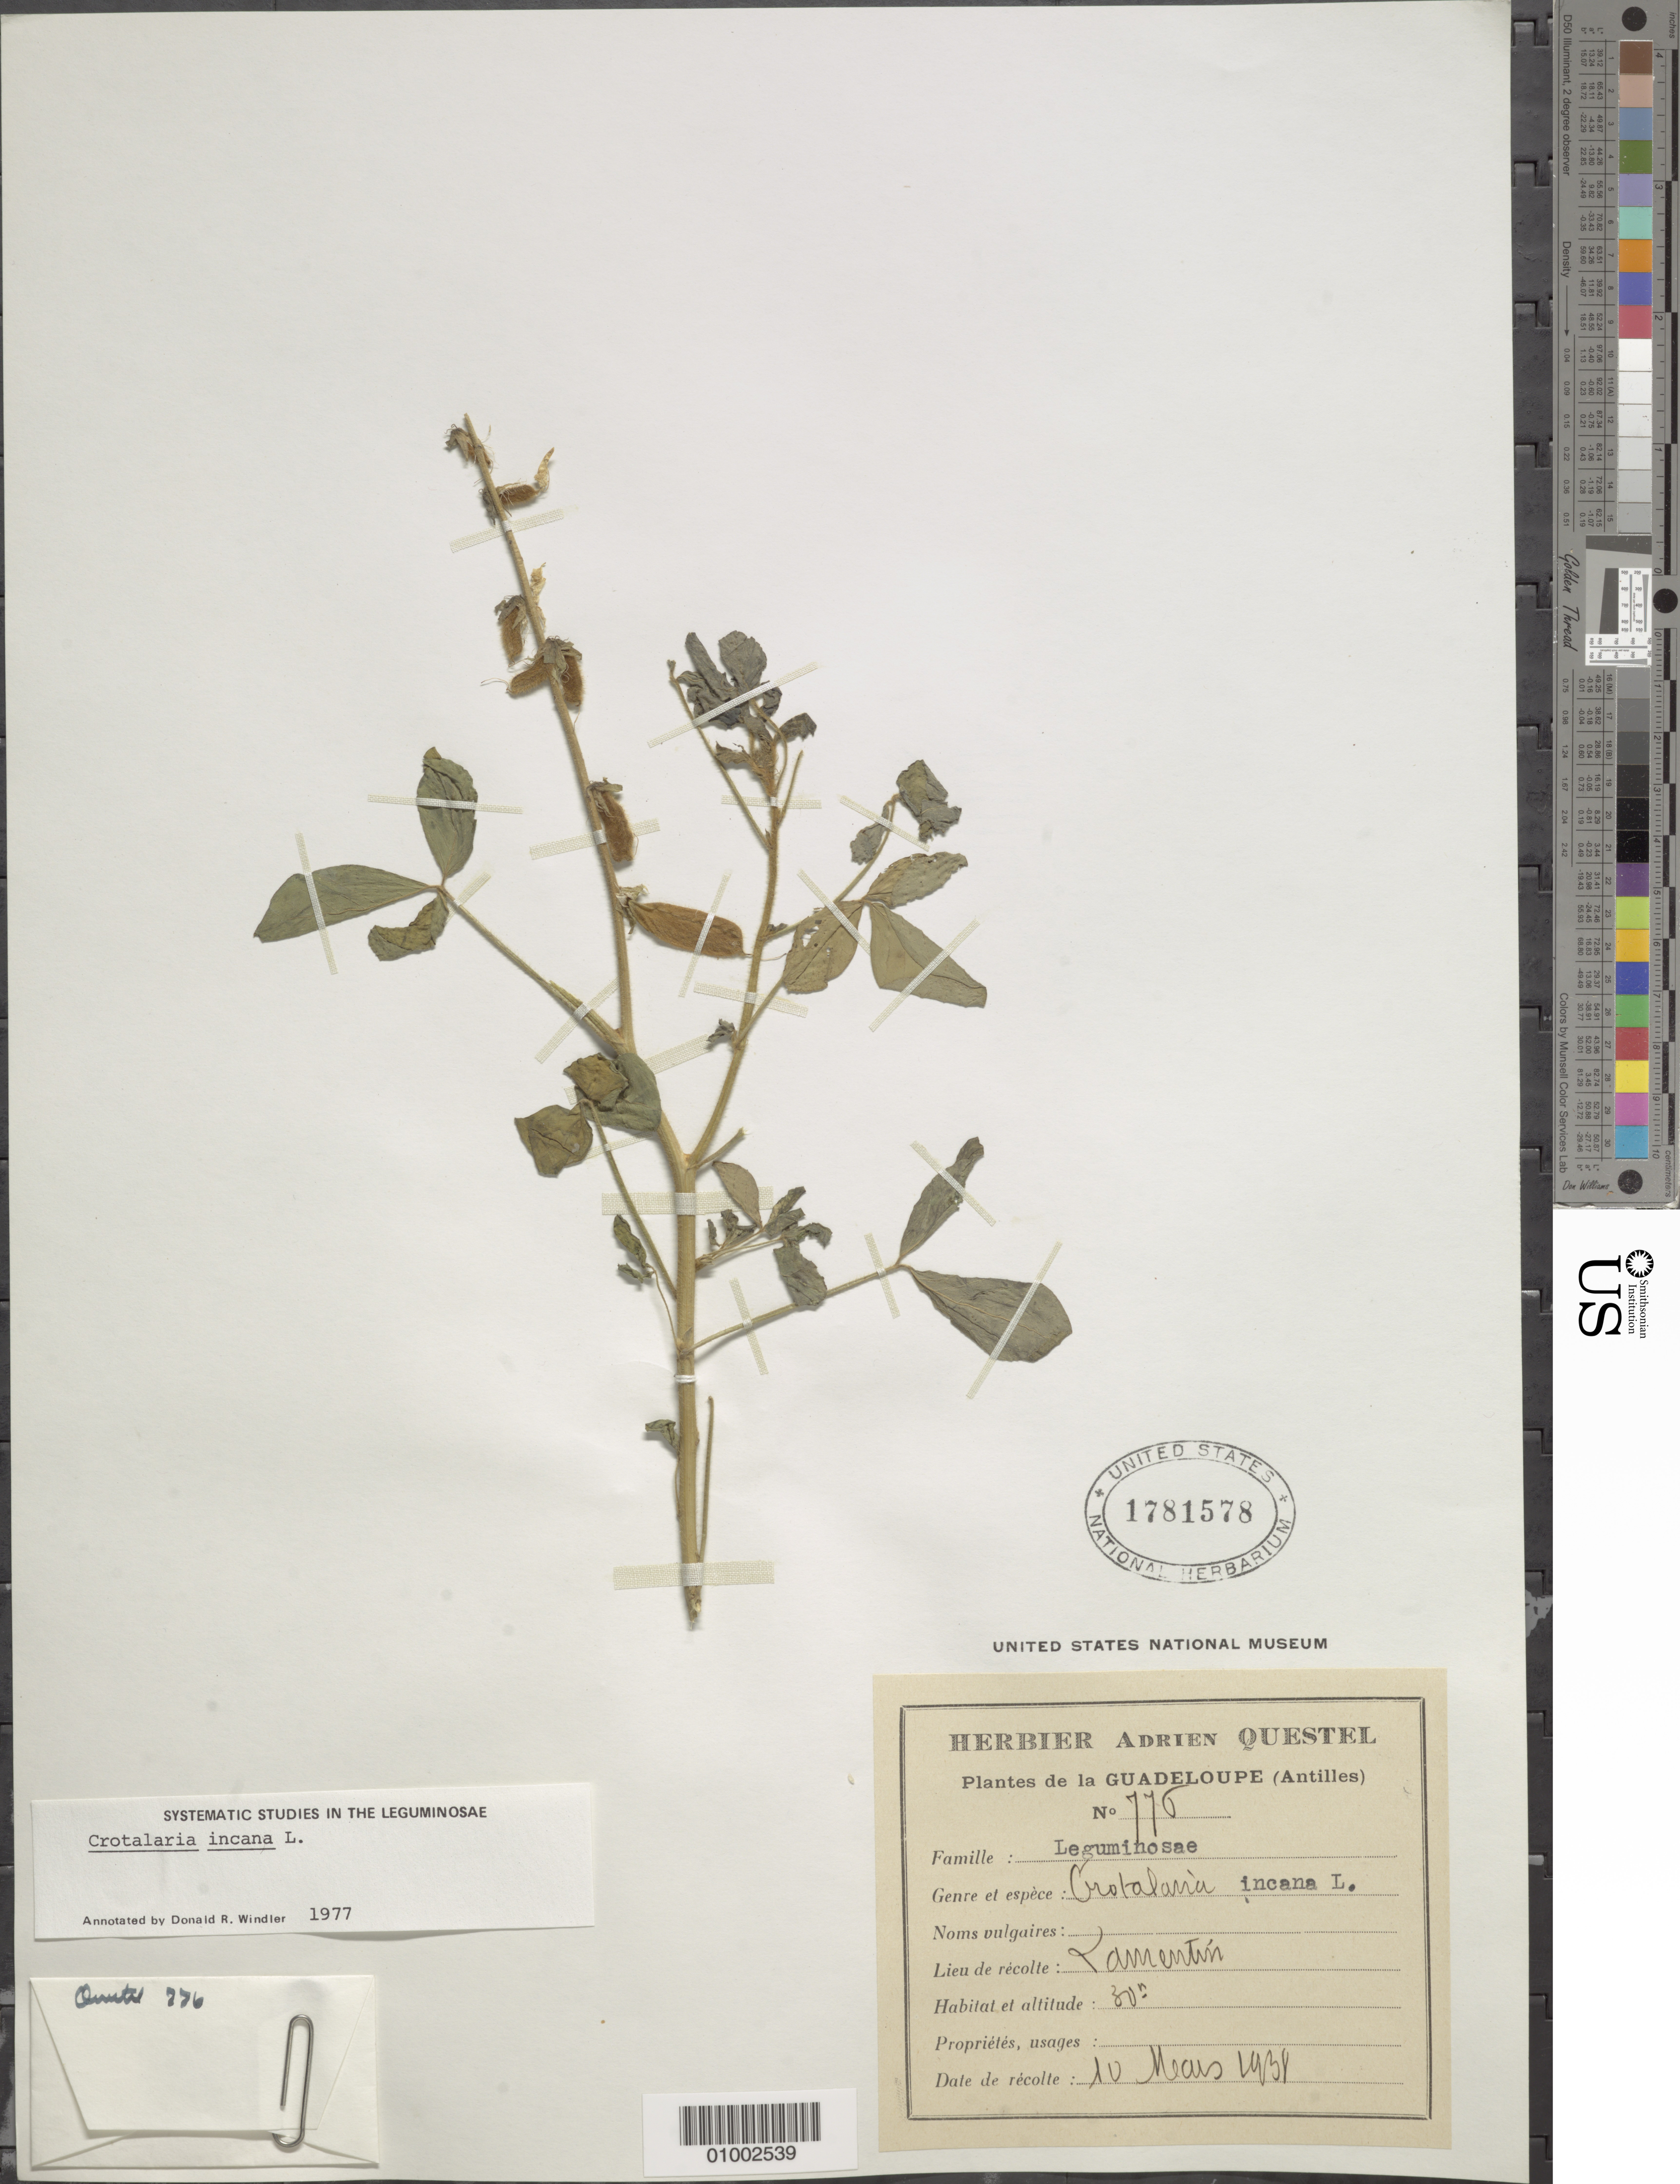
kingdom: Plantae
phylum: Tracheophyta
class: Magnoliopsida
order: Fabales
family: Fabaceae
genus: Crotalaria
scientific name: Crotalaria incana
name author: L.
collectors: A. Questel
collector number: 776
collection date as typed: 10 Mar 1938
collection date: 1938-03-10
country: Guadeloupe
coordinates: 0 N, 0 E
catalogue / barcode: US 1781578